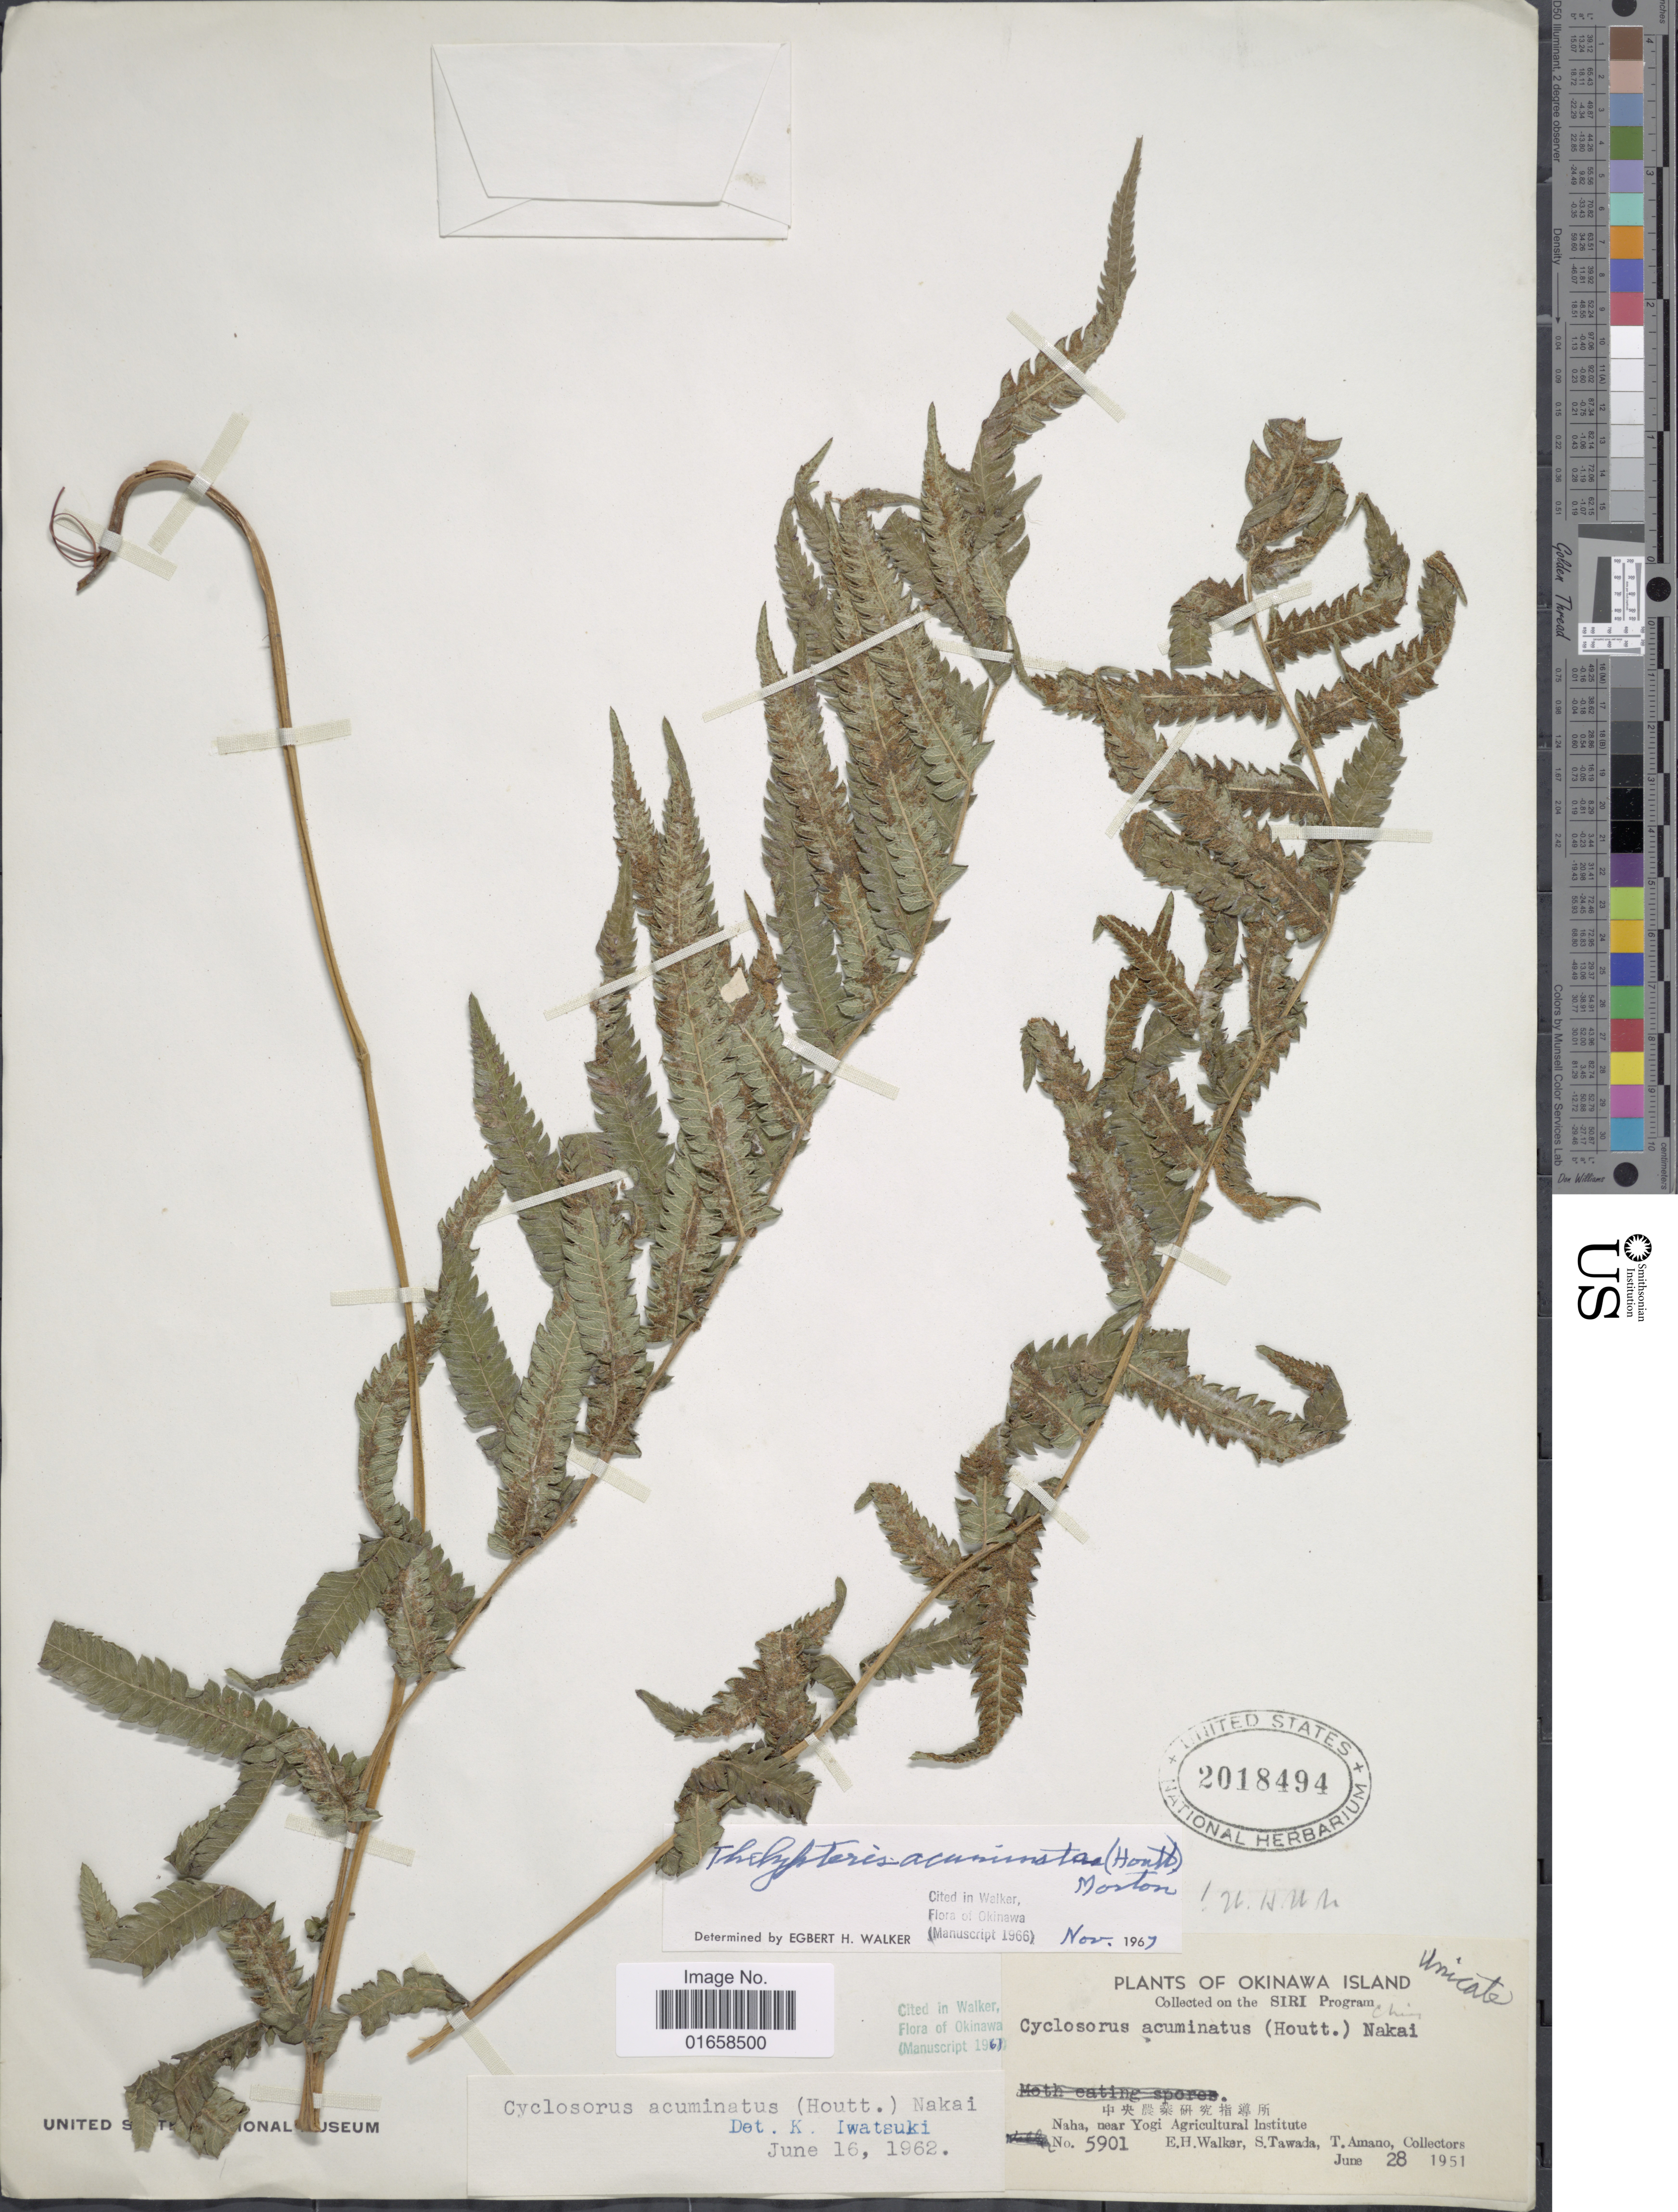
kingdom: Plantae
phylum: Tracheophyta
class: Polypodiopsida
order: Polypodiales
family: Thelypteridaceae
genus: Christella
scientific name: Christella acuminata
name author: (Houtt.) H. Lév.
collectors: E. H. Walker, S. Tawada & T. Amano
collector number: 5901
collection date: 1951-06-28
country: Japan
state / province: Okinawa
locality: Naha, near Yogi Agricultural Institute.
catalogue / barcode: US 2018494